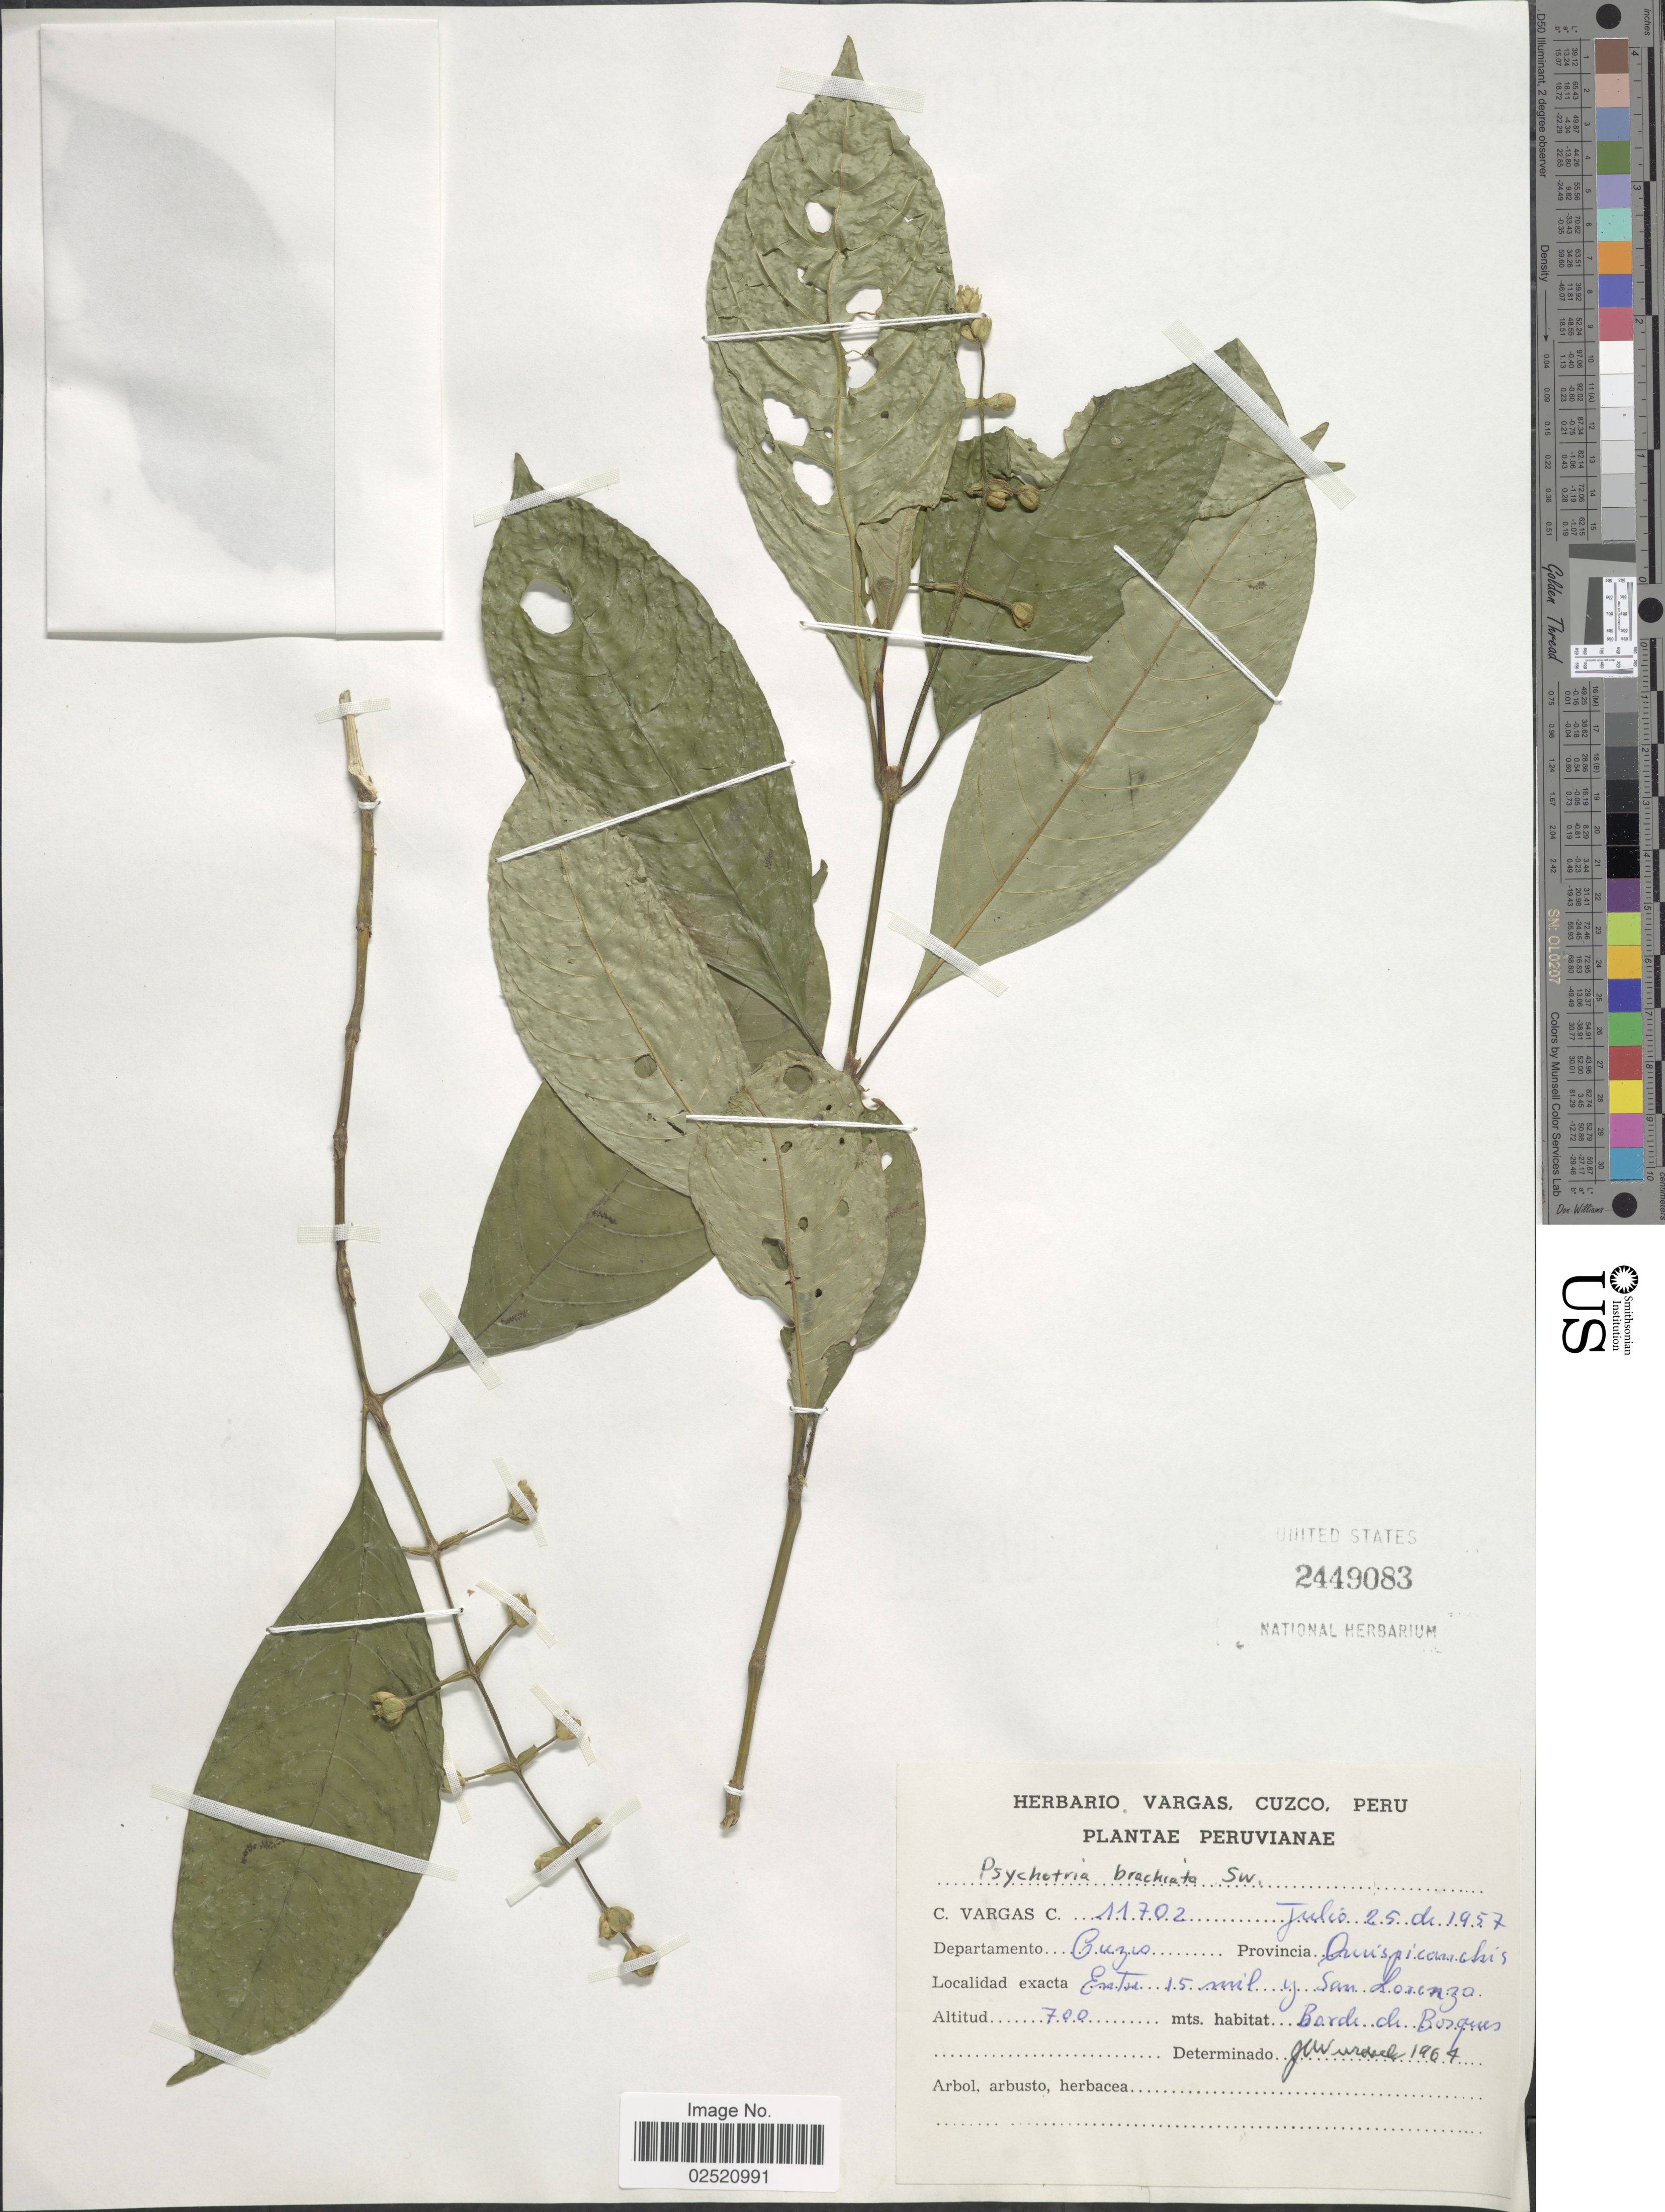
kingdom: Plantae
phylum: Tracheophyta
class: Magnoliopsida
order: Gentianales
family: Rubiaceae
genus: Psychotria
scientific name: Psychotria caerulea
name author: Ruiz & Pav.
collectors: C. Vargas Calderón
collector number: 11702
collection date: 1957-07-25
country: Peru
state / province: Cusco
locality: Provincia Quispicanchis, entre 15 mil y San Lorenzo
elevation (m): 700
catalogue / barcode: US 2449083